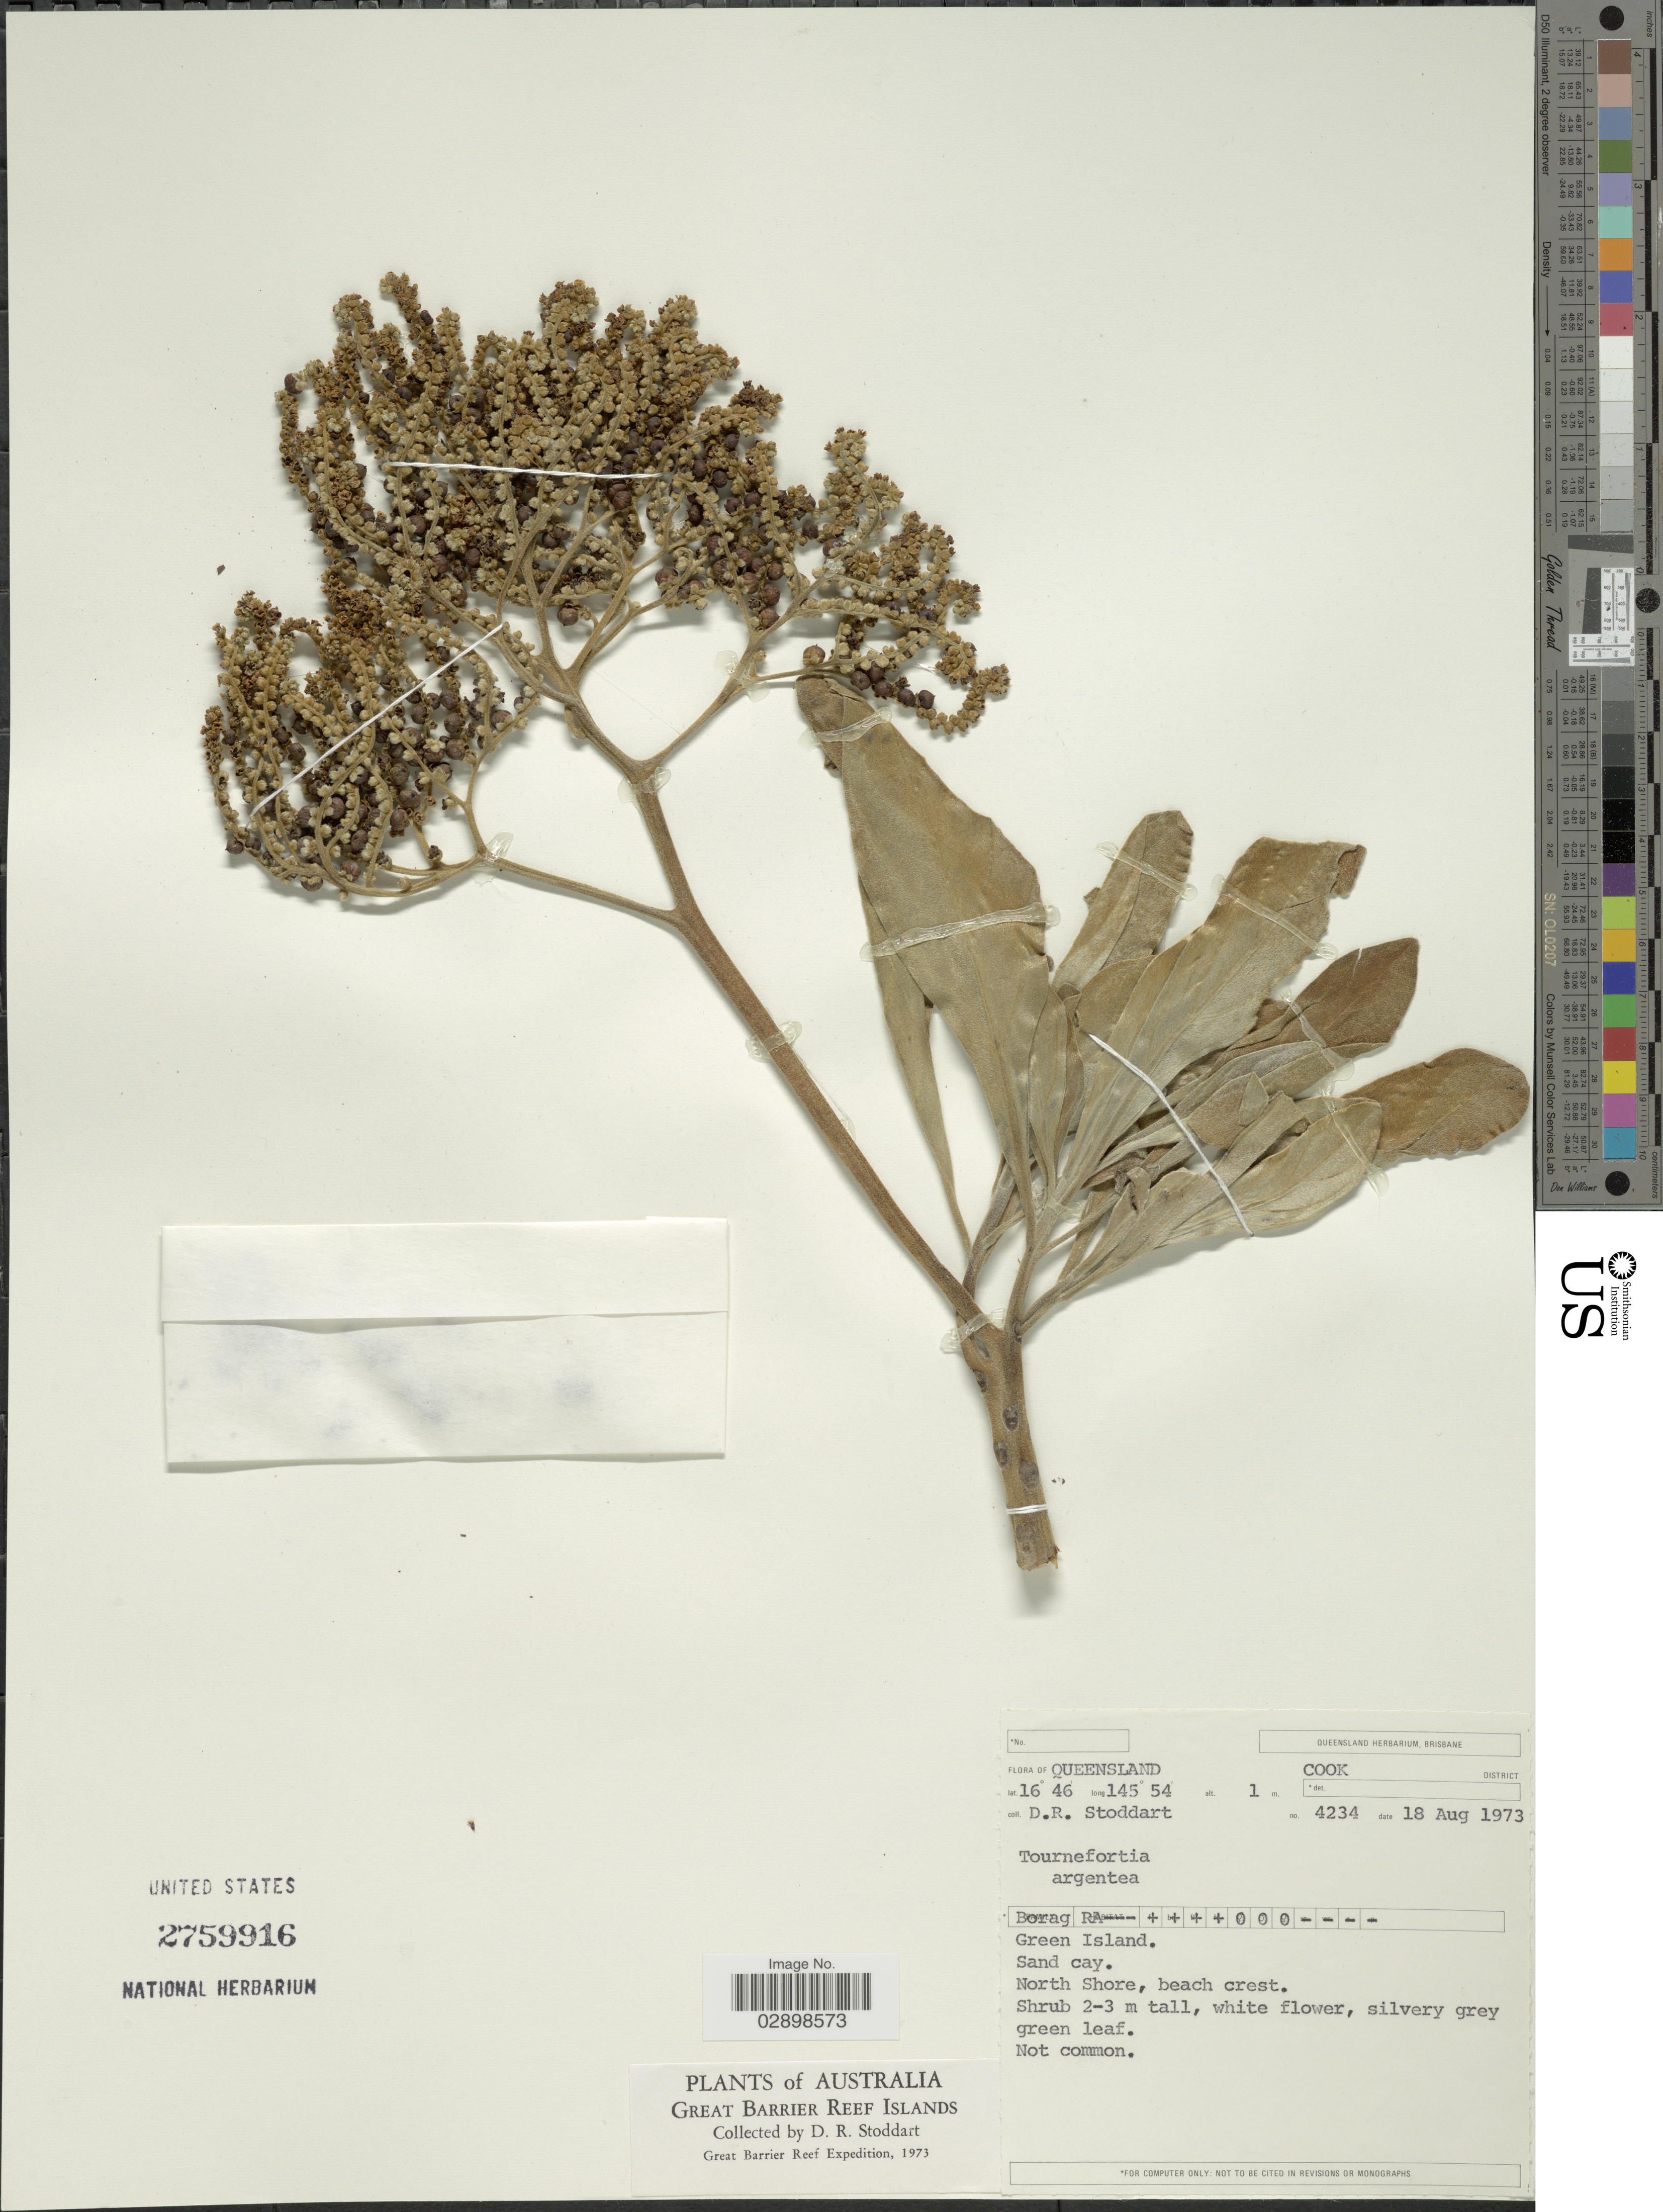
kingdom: Plantae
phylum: Tracheophyta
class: Magnoliopsida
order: Boraginales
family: Heliotropiaceae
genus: Tournefortia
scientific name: Tournefortia argentea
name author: L. f.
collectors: D. R. Stoddart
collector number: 4234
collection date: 1973-08-18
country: Australia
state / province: Queensland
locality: Cook District. Green Island. Great Barrier Reef Islands. Great Barrier Reef.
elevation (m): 1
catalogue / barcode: US 2759916